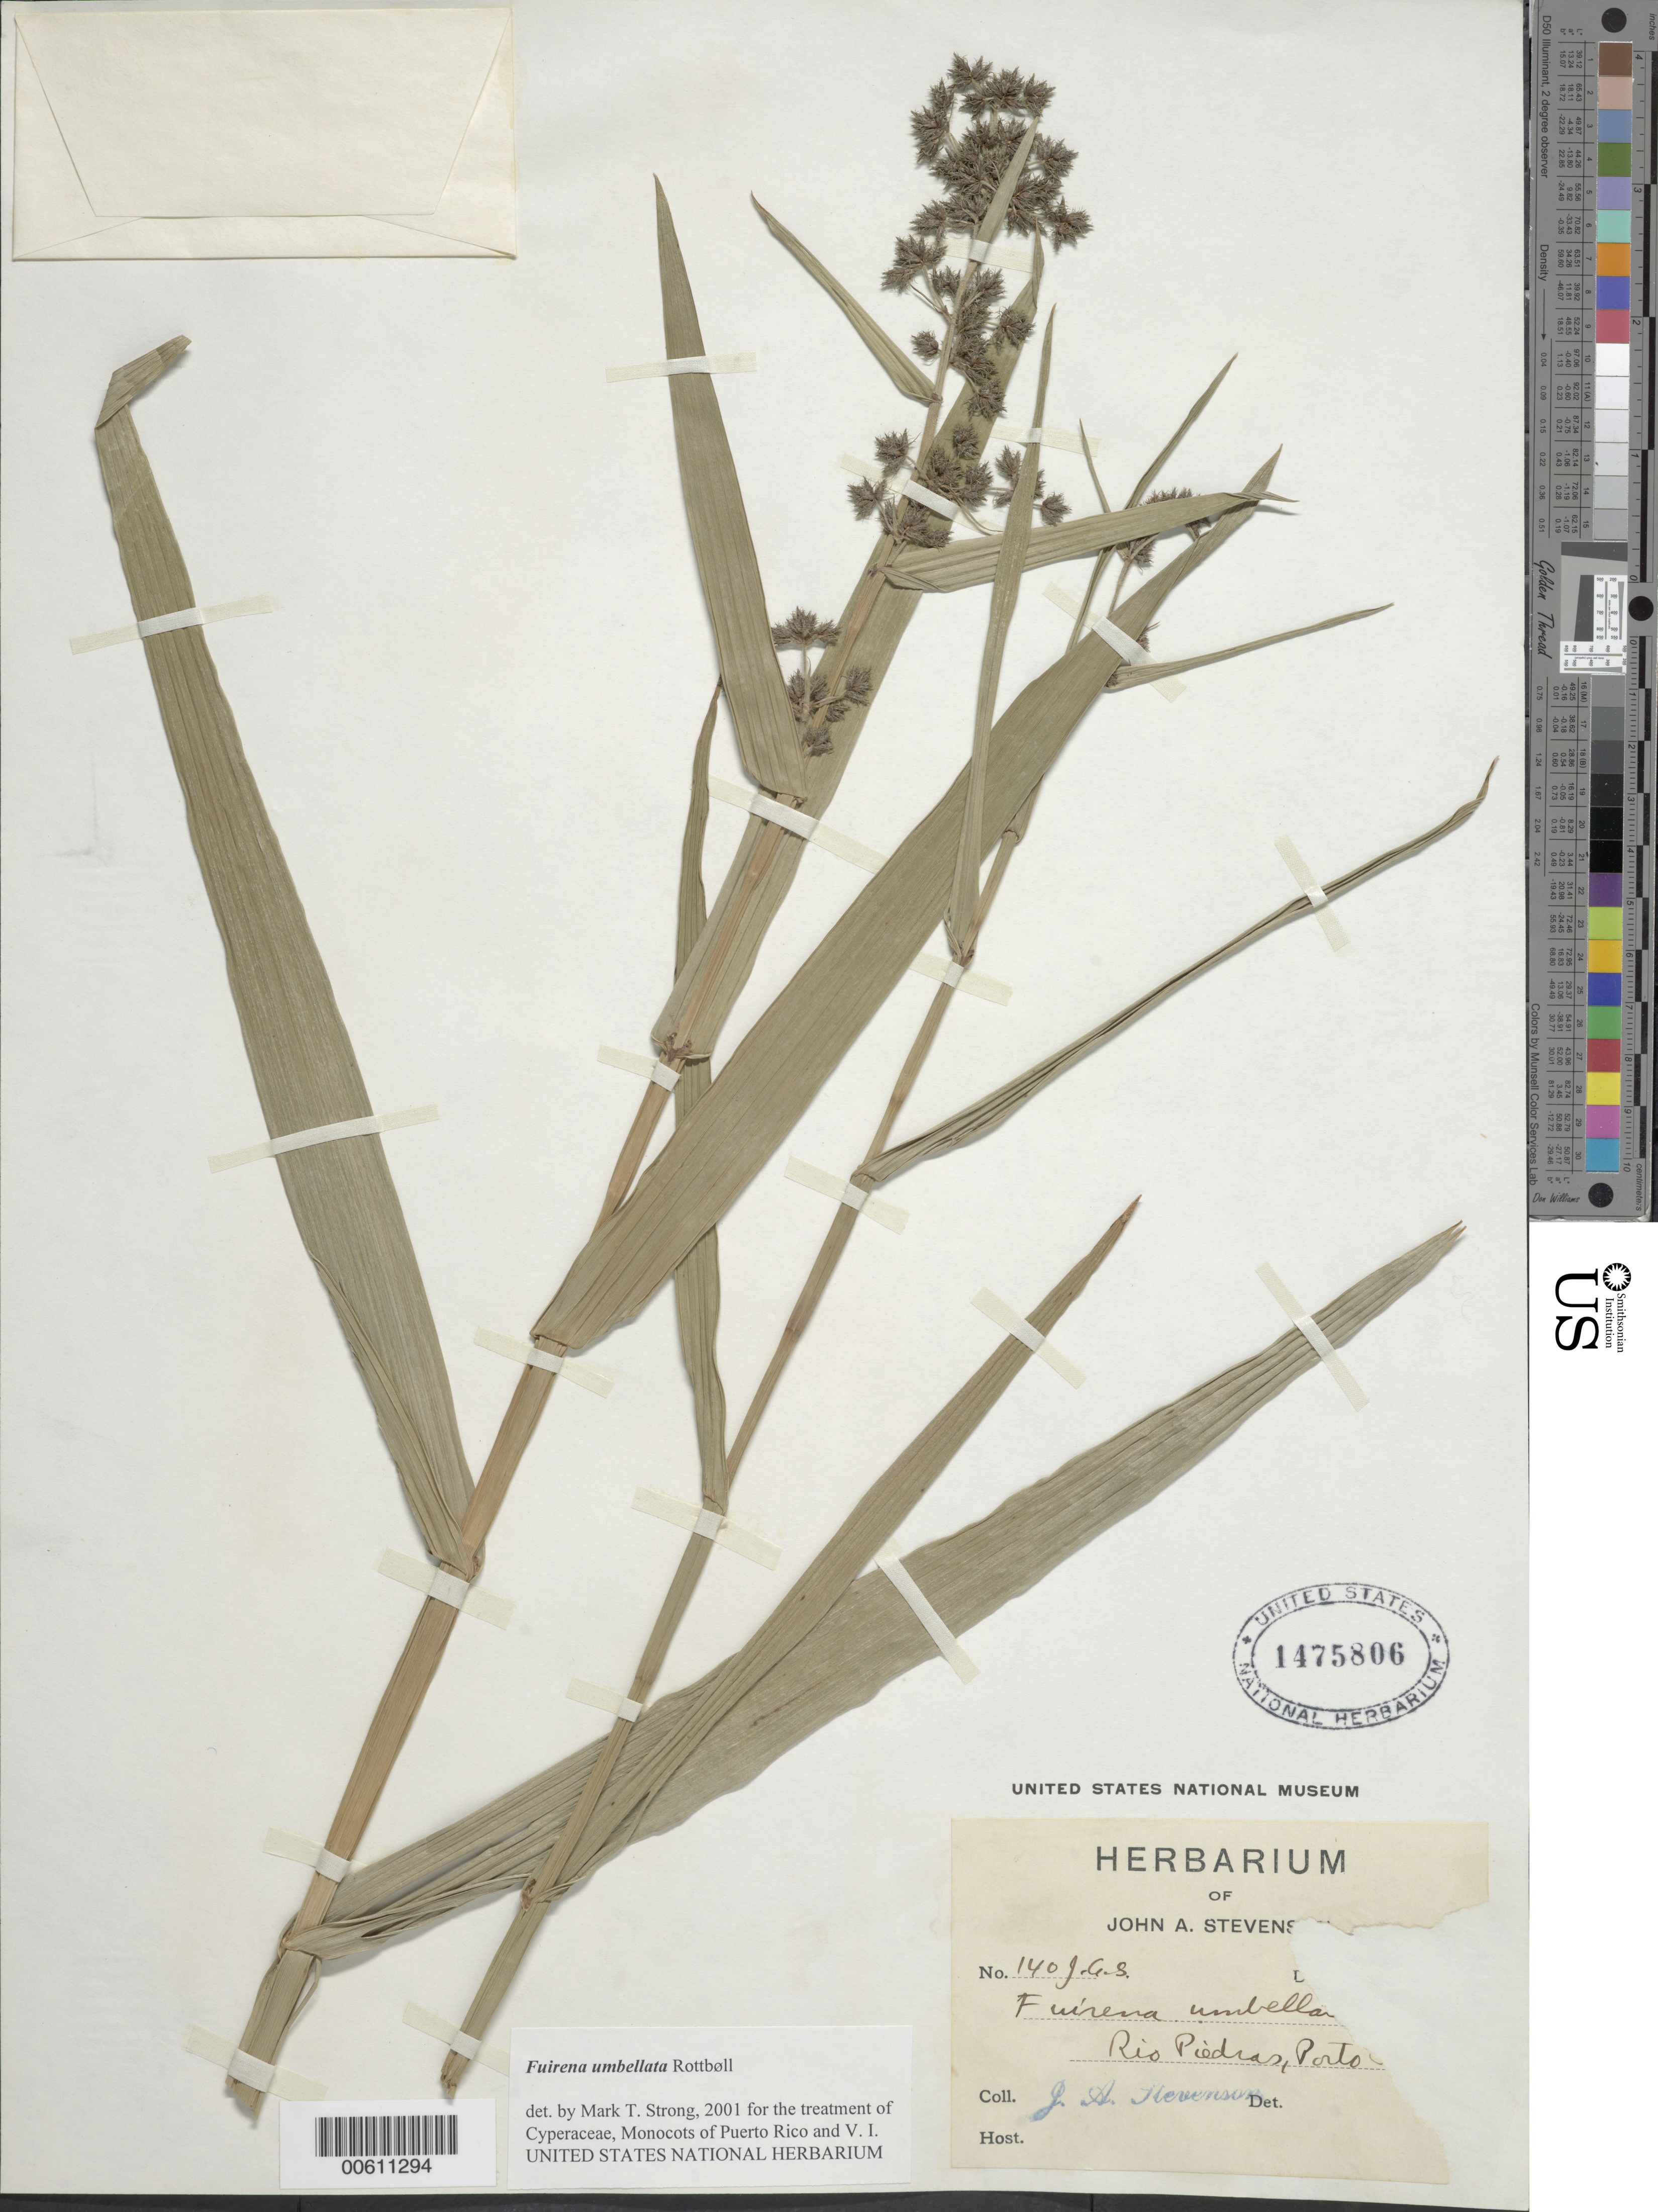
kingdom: Plantae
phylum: Tracheophyta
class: Liliopsida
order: Poales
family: Cyperaceae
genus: Fuirena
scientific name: Fuirena umbellata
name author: Rottb.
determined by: Strong, M. T., (US), Smithsonian Institution - National Museum of Natural History (UNITED STATES)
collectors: J. Stevenson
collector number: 140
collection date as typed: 1913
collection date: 1913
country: Puerto Rico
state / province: San Juan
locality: Rio Piedras.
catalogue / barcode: US 1475806